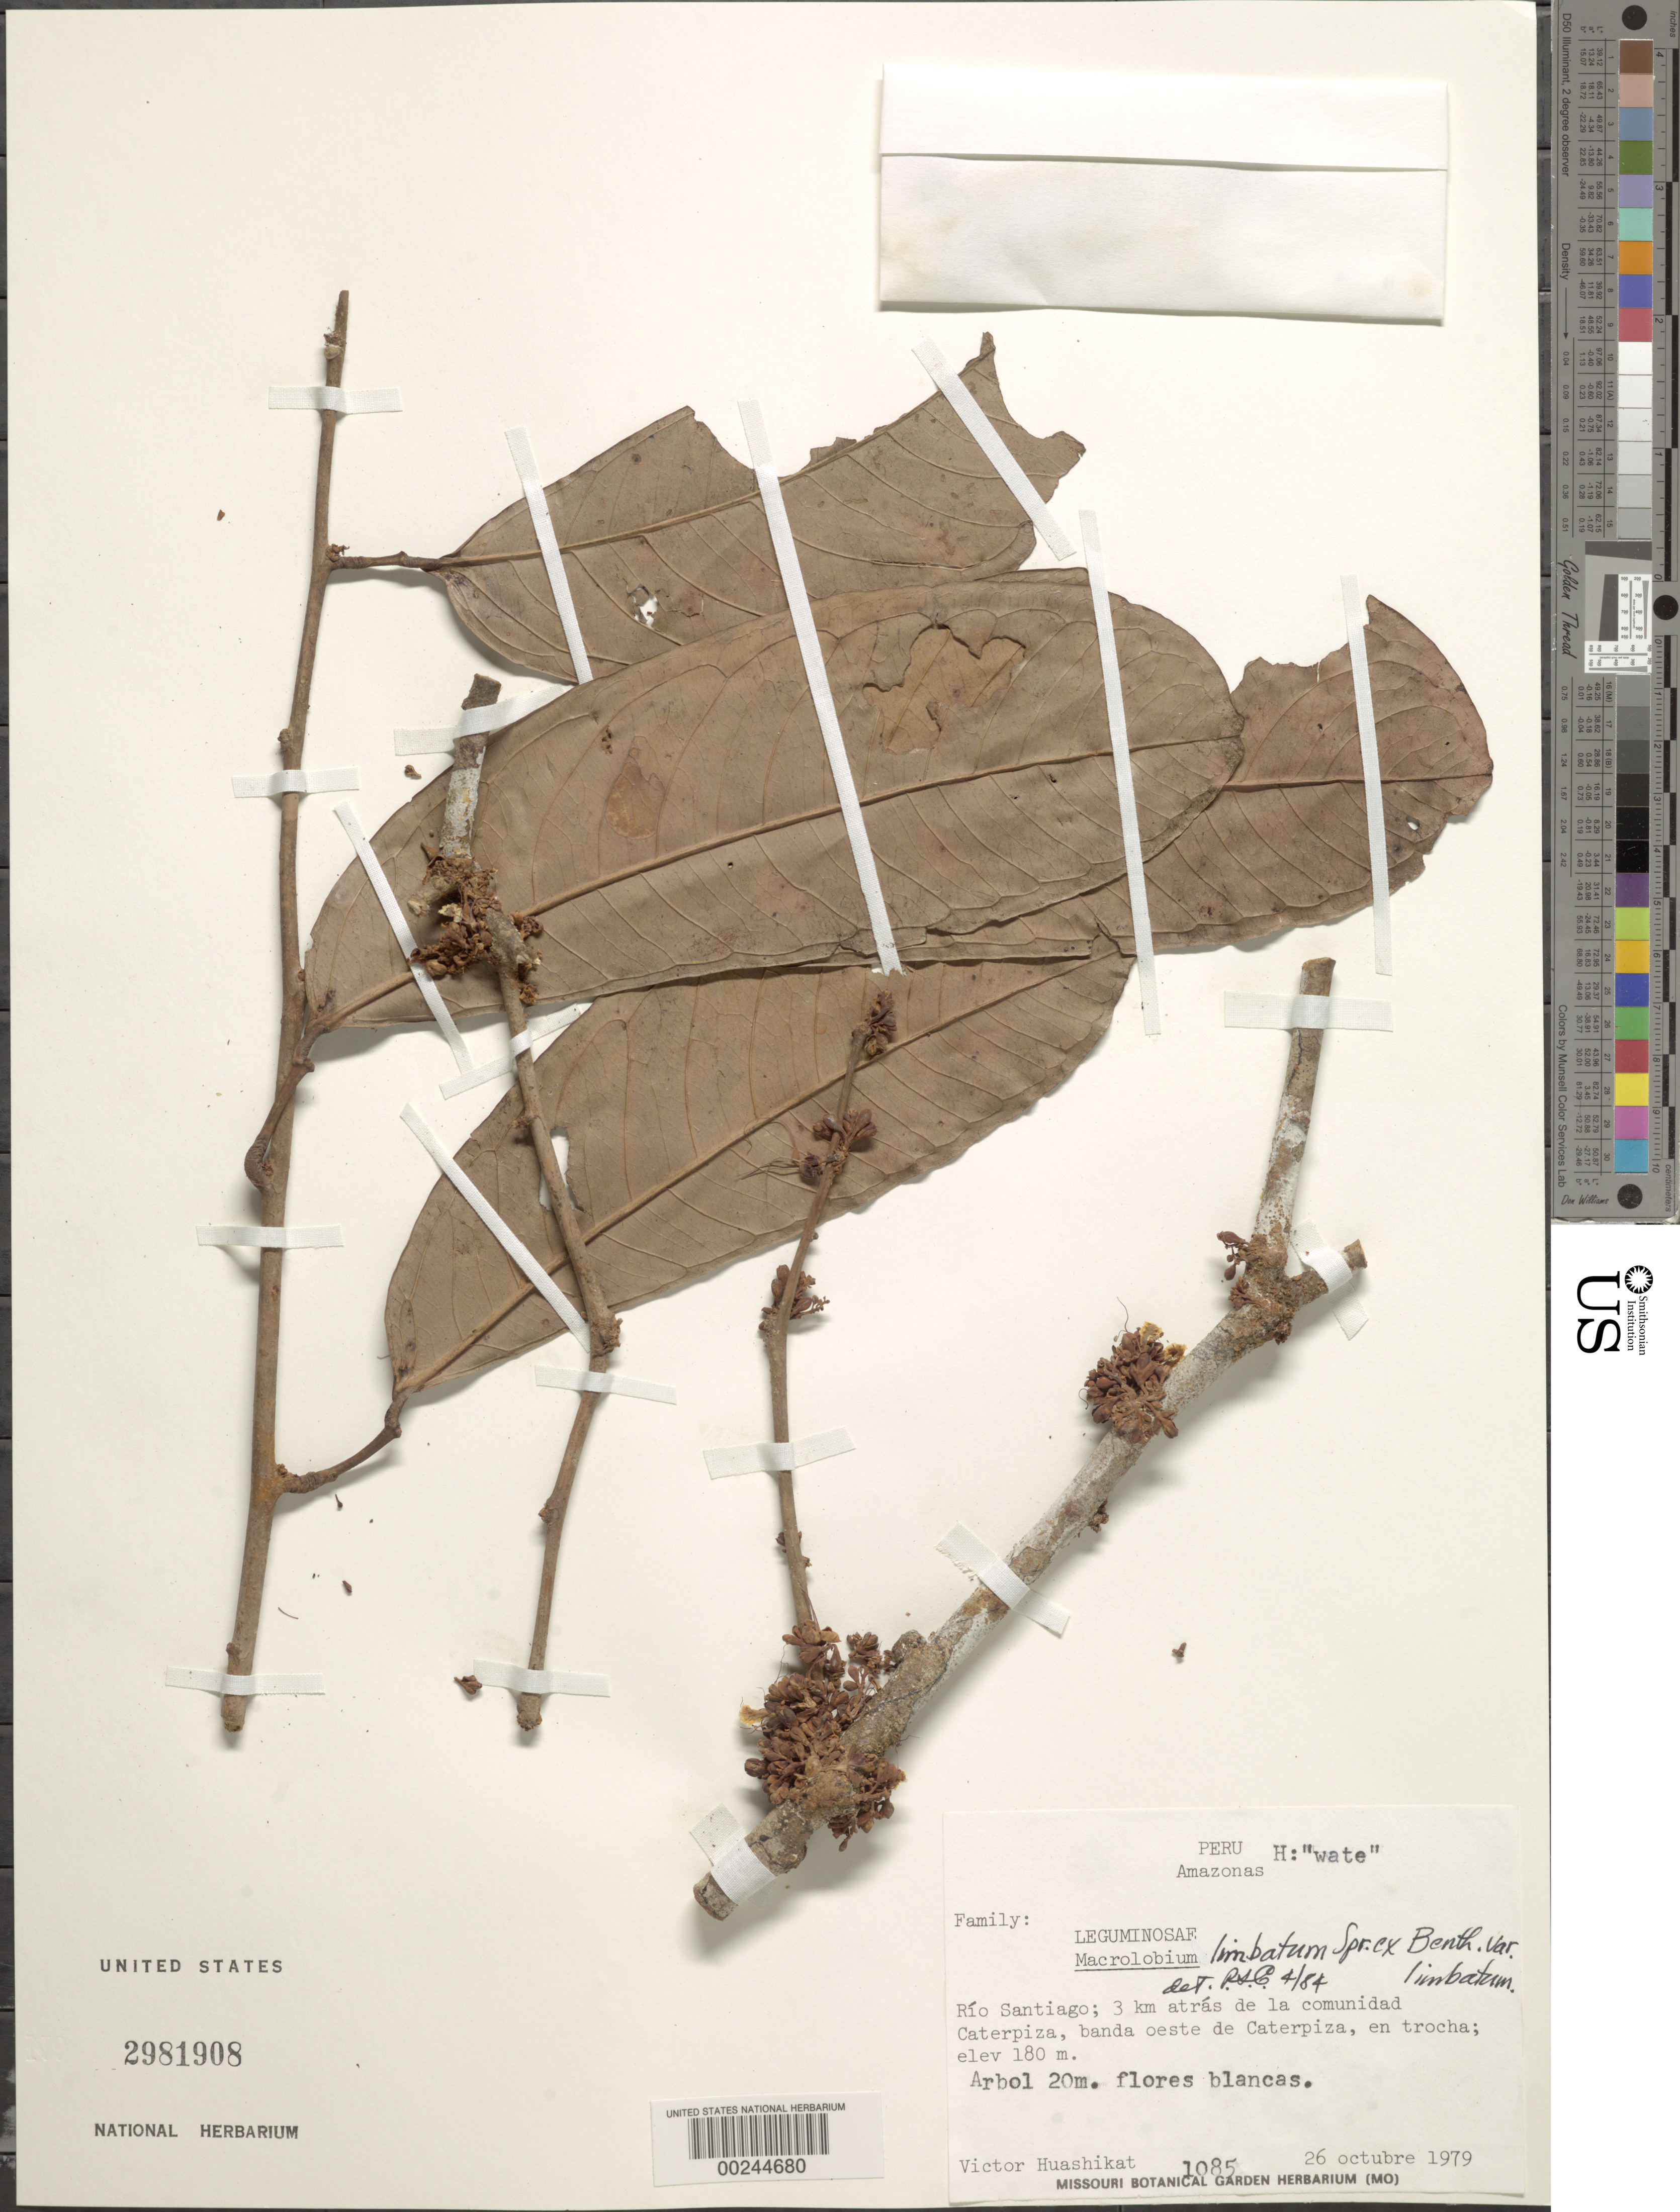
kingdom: Plantae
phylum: Tracheophyta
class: Magnoliopsida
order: Fabales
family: Fabaceae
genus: Macrolobium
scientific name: Macrolobium limbatum var. limbatum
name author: Spruce ex Benth.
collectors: V. Huashikat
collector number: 1085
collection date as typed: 26 Oct 1979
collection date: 1979-10-26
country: Peru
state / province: Amazonas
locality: Río Santiago; 3 km behind the community of Caterpiza, E edge of Caterpiza, on path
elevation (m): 800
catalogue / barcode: US 2981908